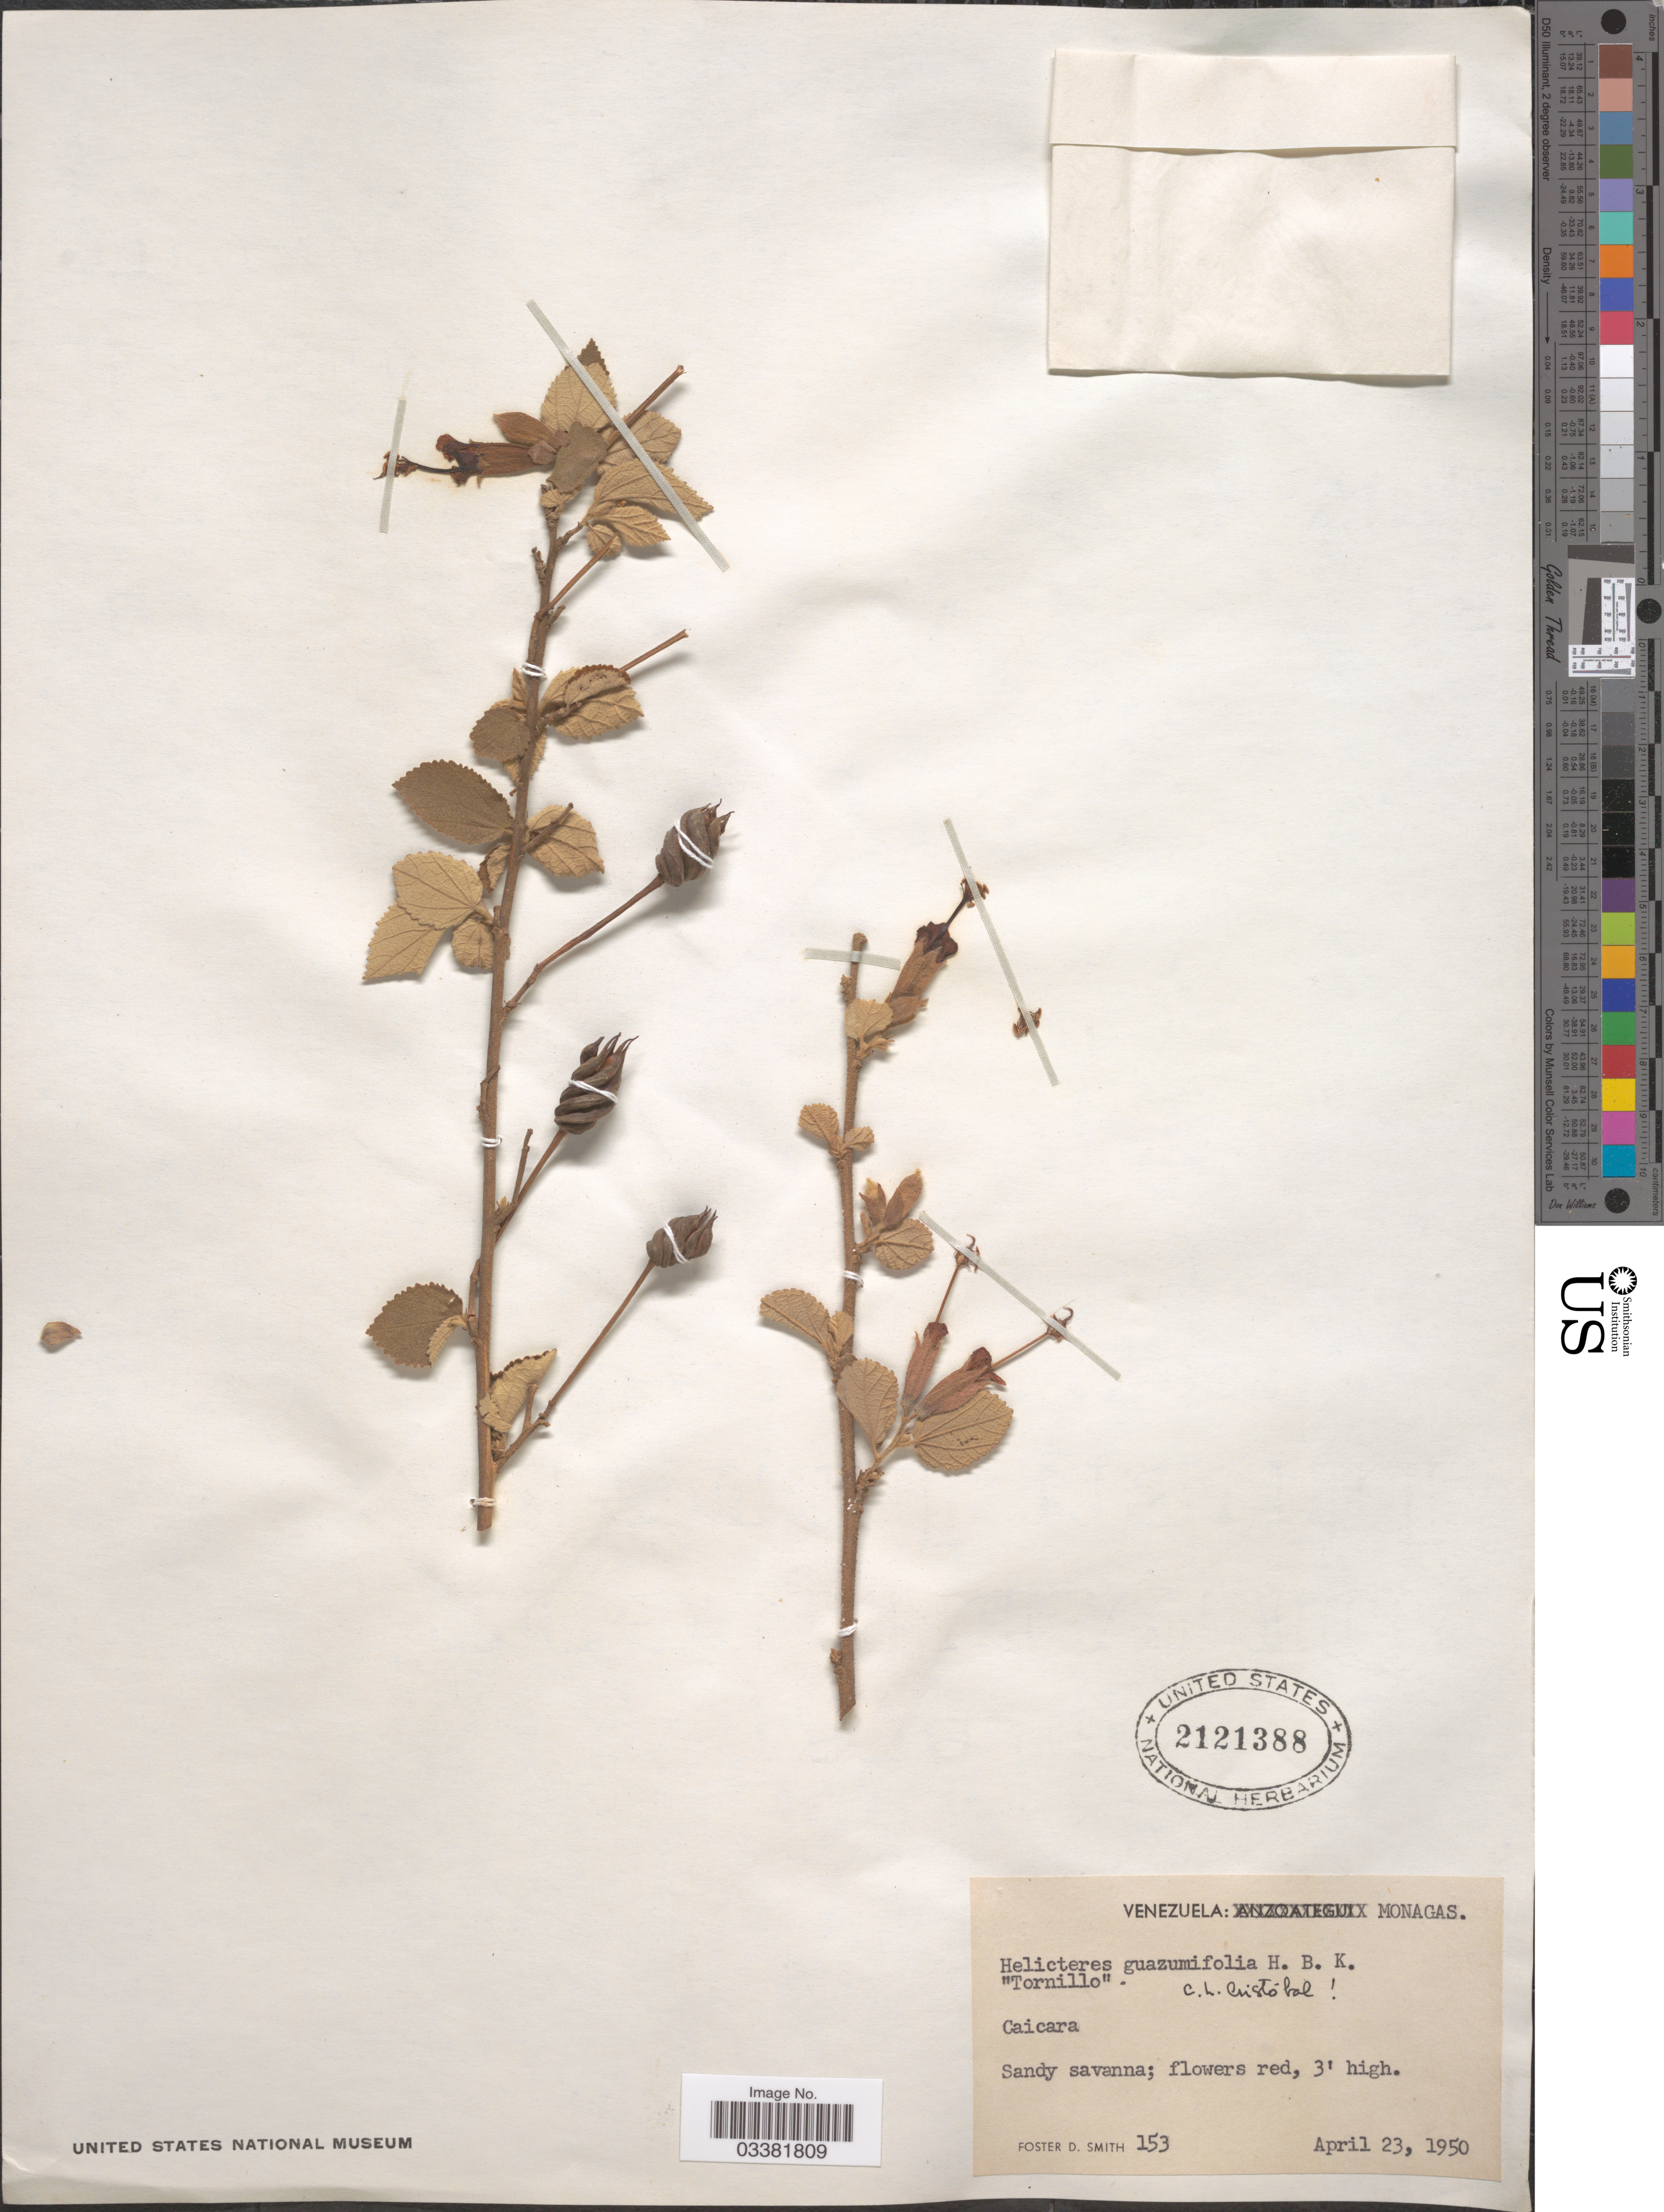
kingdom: Plantae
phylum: Tracheophyta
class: Magnoliopsida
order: Malvales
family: Malvaceae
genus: Helicteres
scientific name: Helicteres guazumifolia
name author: Kunth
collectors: F. Smith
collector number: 153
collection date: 1950-04-23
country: Venezuela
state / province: Monagas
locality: Caicara.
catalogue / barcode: US 2121388